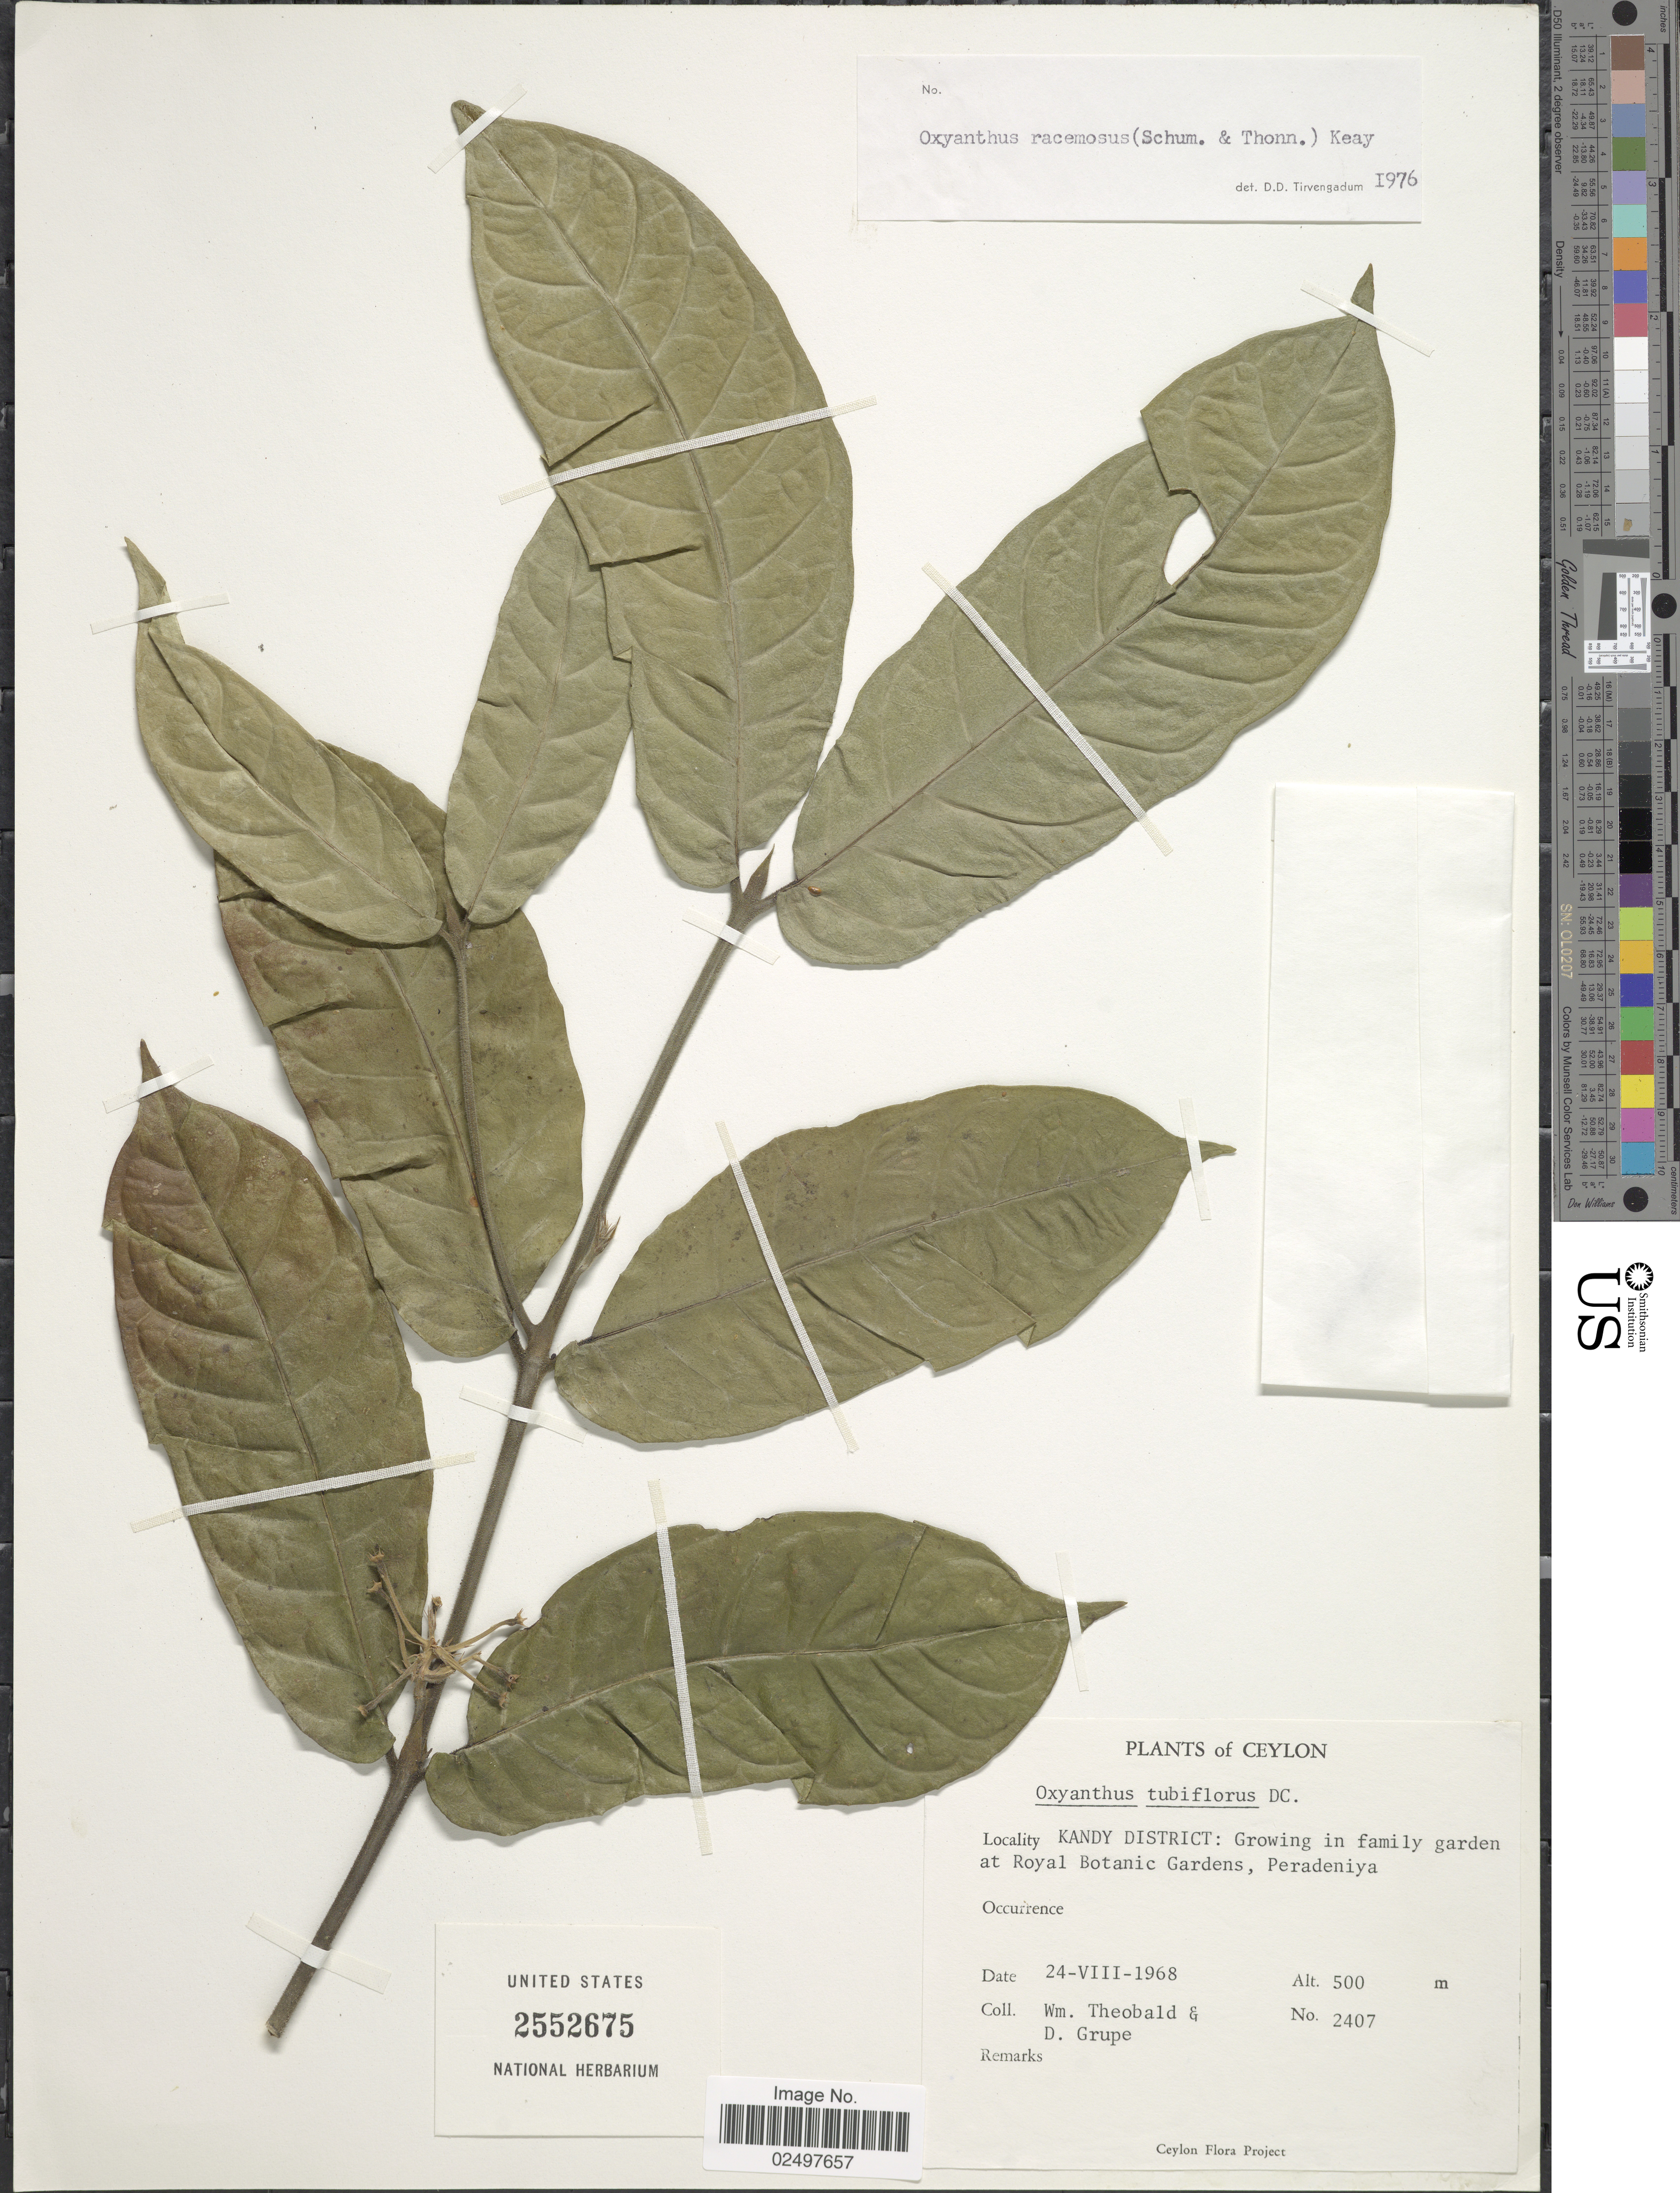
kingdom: Plantae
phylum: Tracheophyta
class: Magnoliopsida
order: Gentianales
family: Rubiaceae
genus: Oxyanthus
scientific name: Oxyanthus tubiflorus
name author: (Andrews) DC.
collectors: W. Theobald & D. Grupe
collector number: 2407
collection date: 1968-08-24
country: Sri Lanka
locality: Ceylon. Kandy District: Growing in family garden at Royal Botanic Gardens, Peradeniya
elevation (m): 500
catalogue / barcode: US 2552675